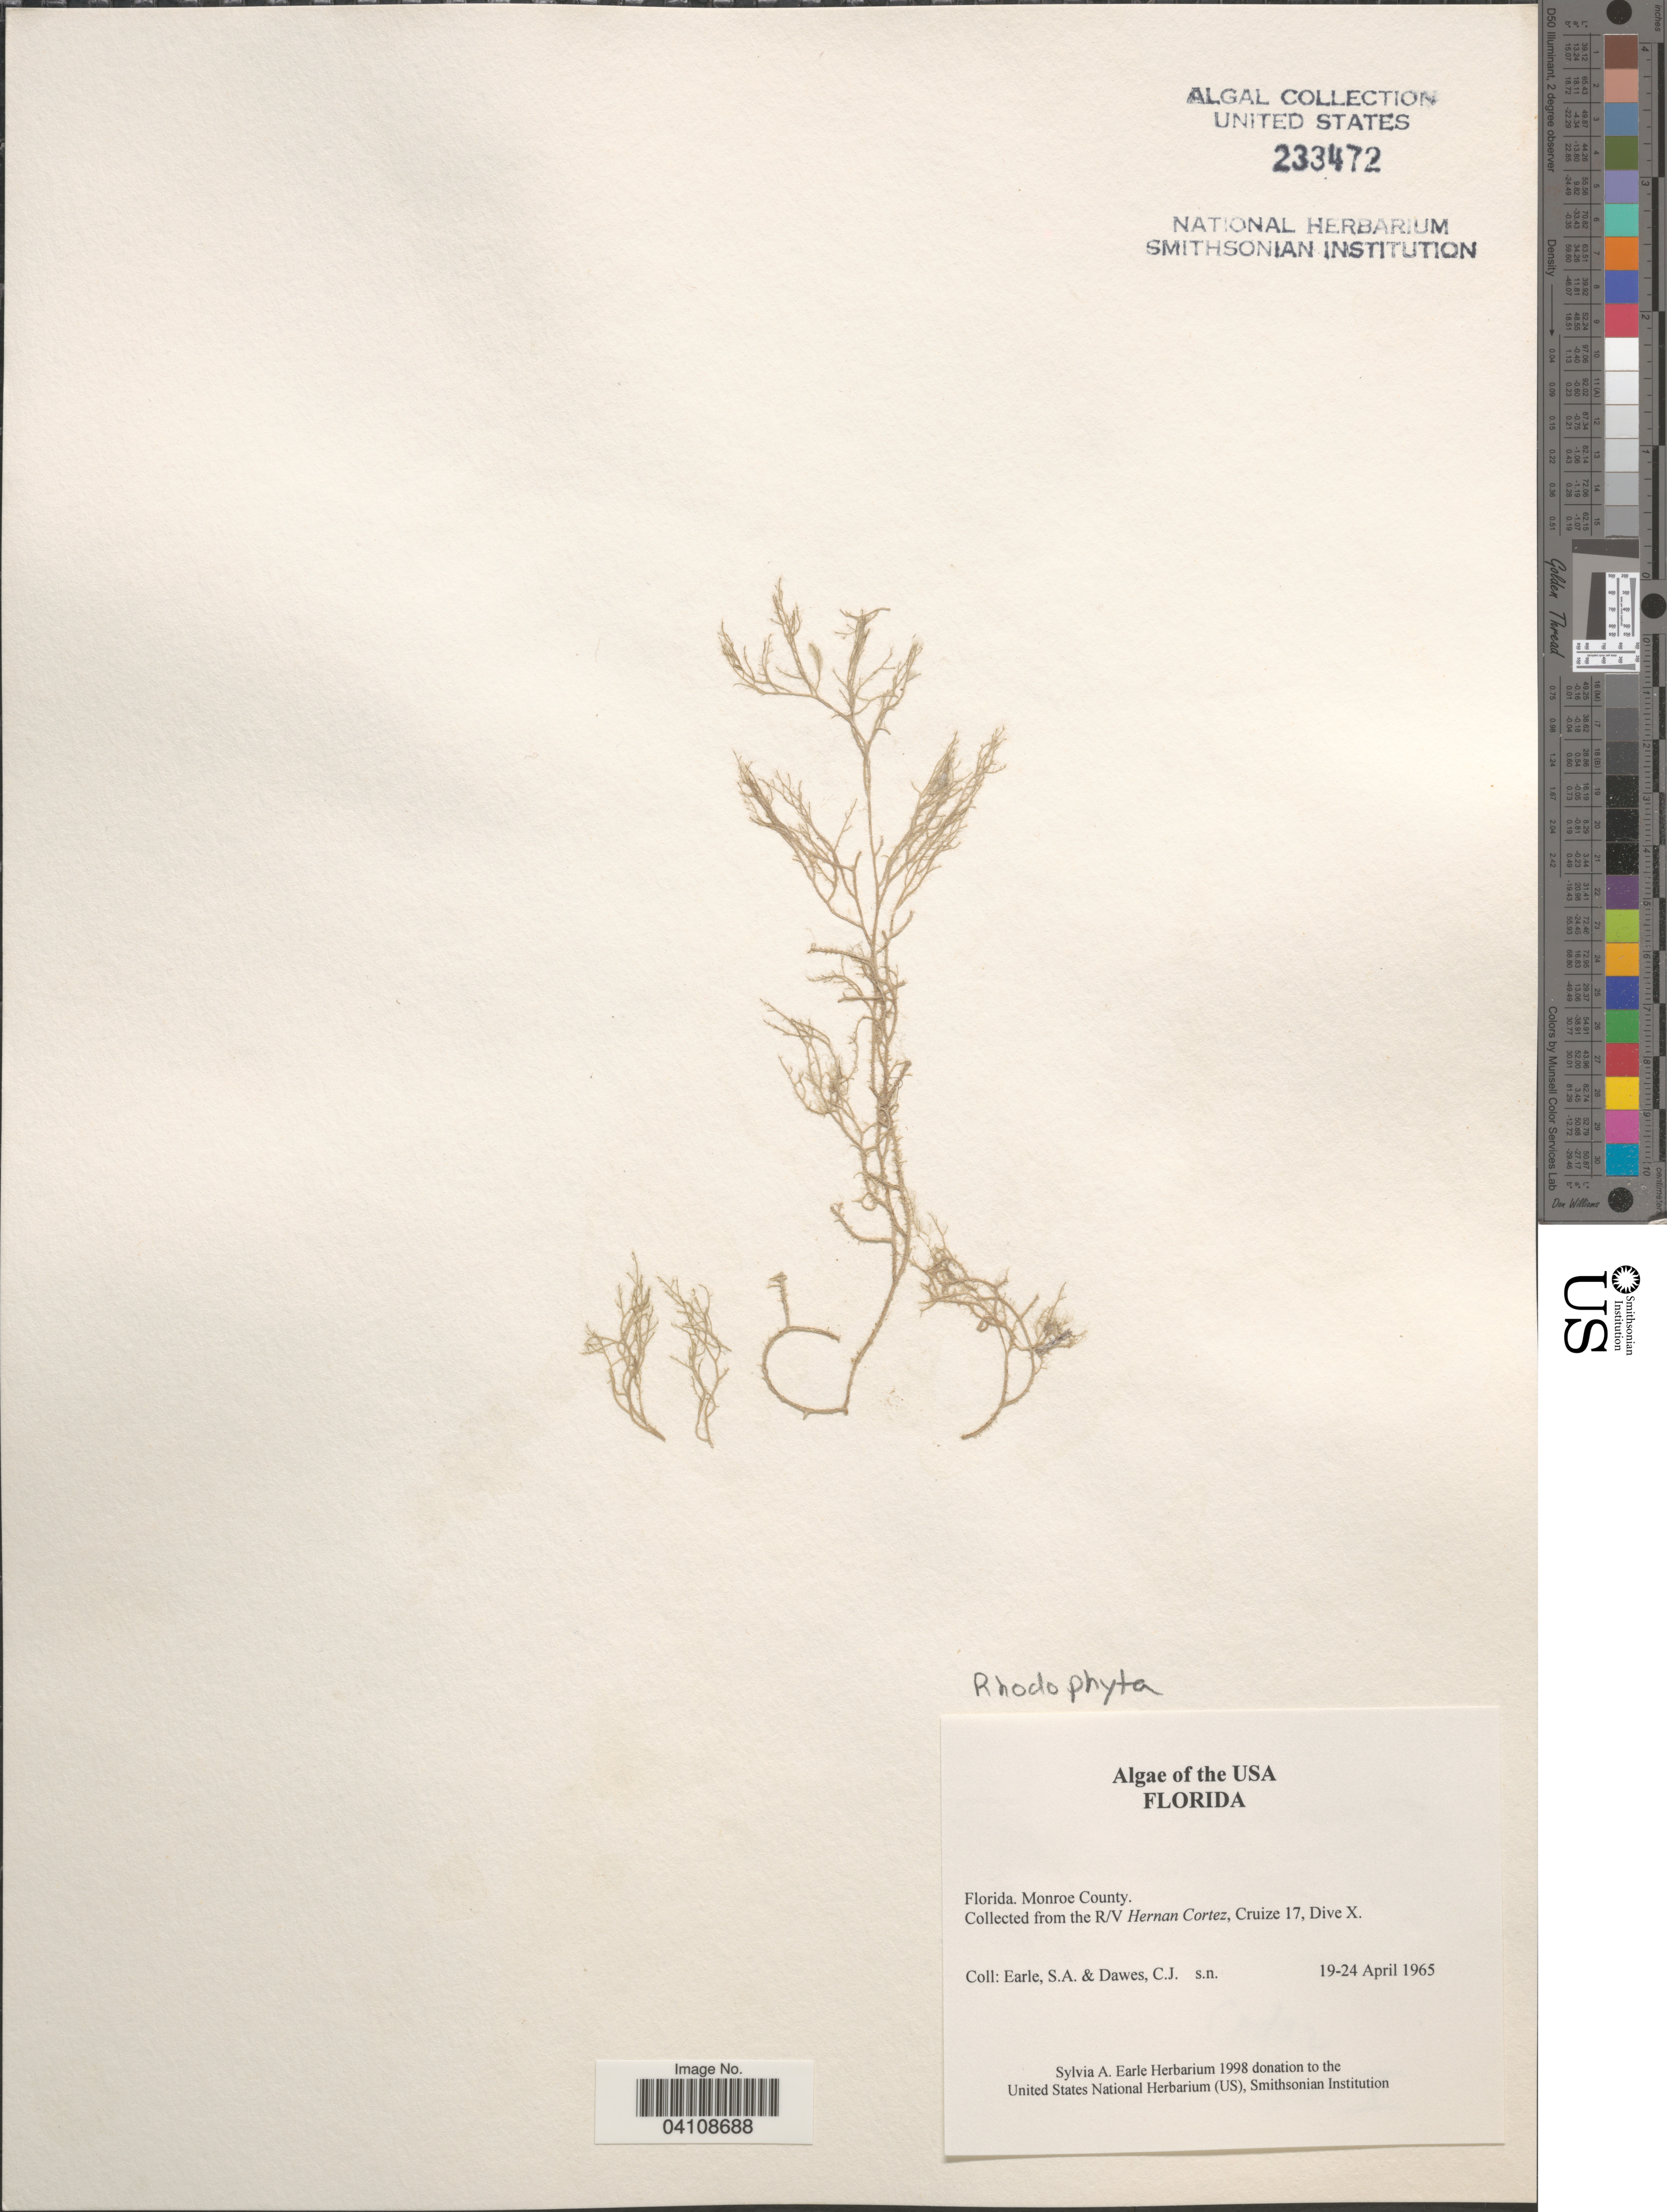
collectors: S. A. Earle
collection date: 1965-04-19/1965-04-24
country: United States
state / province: Florida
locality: Monroe County. The R/V Hernan Cortez, Cruize 17, Dive X.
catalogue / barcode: US 233472